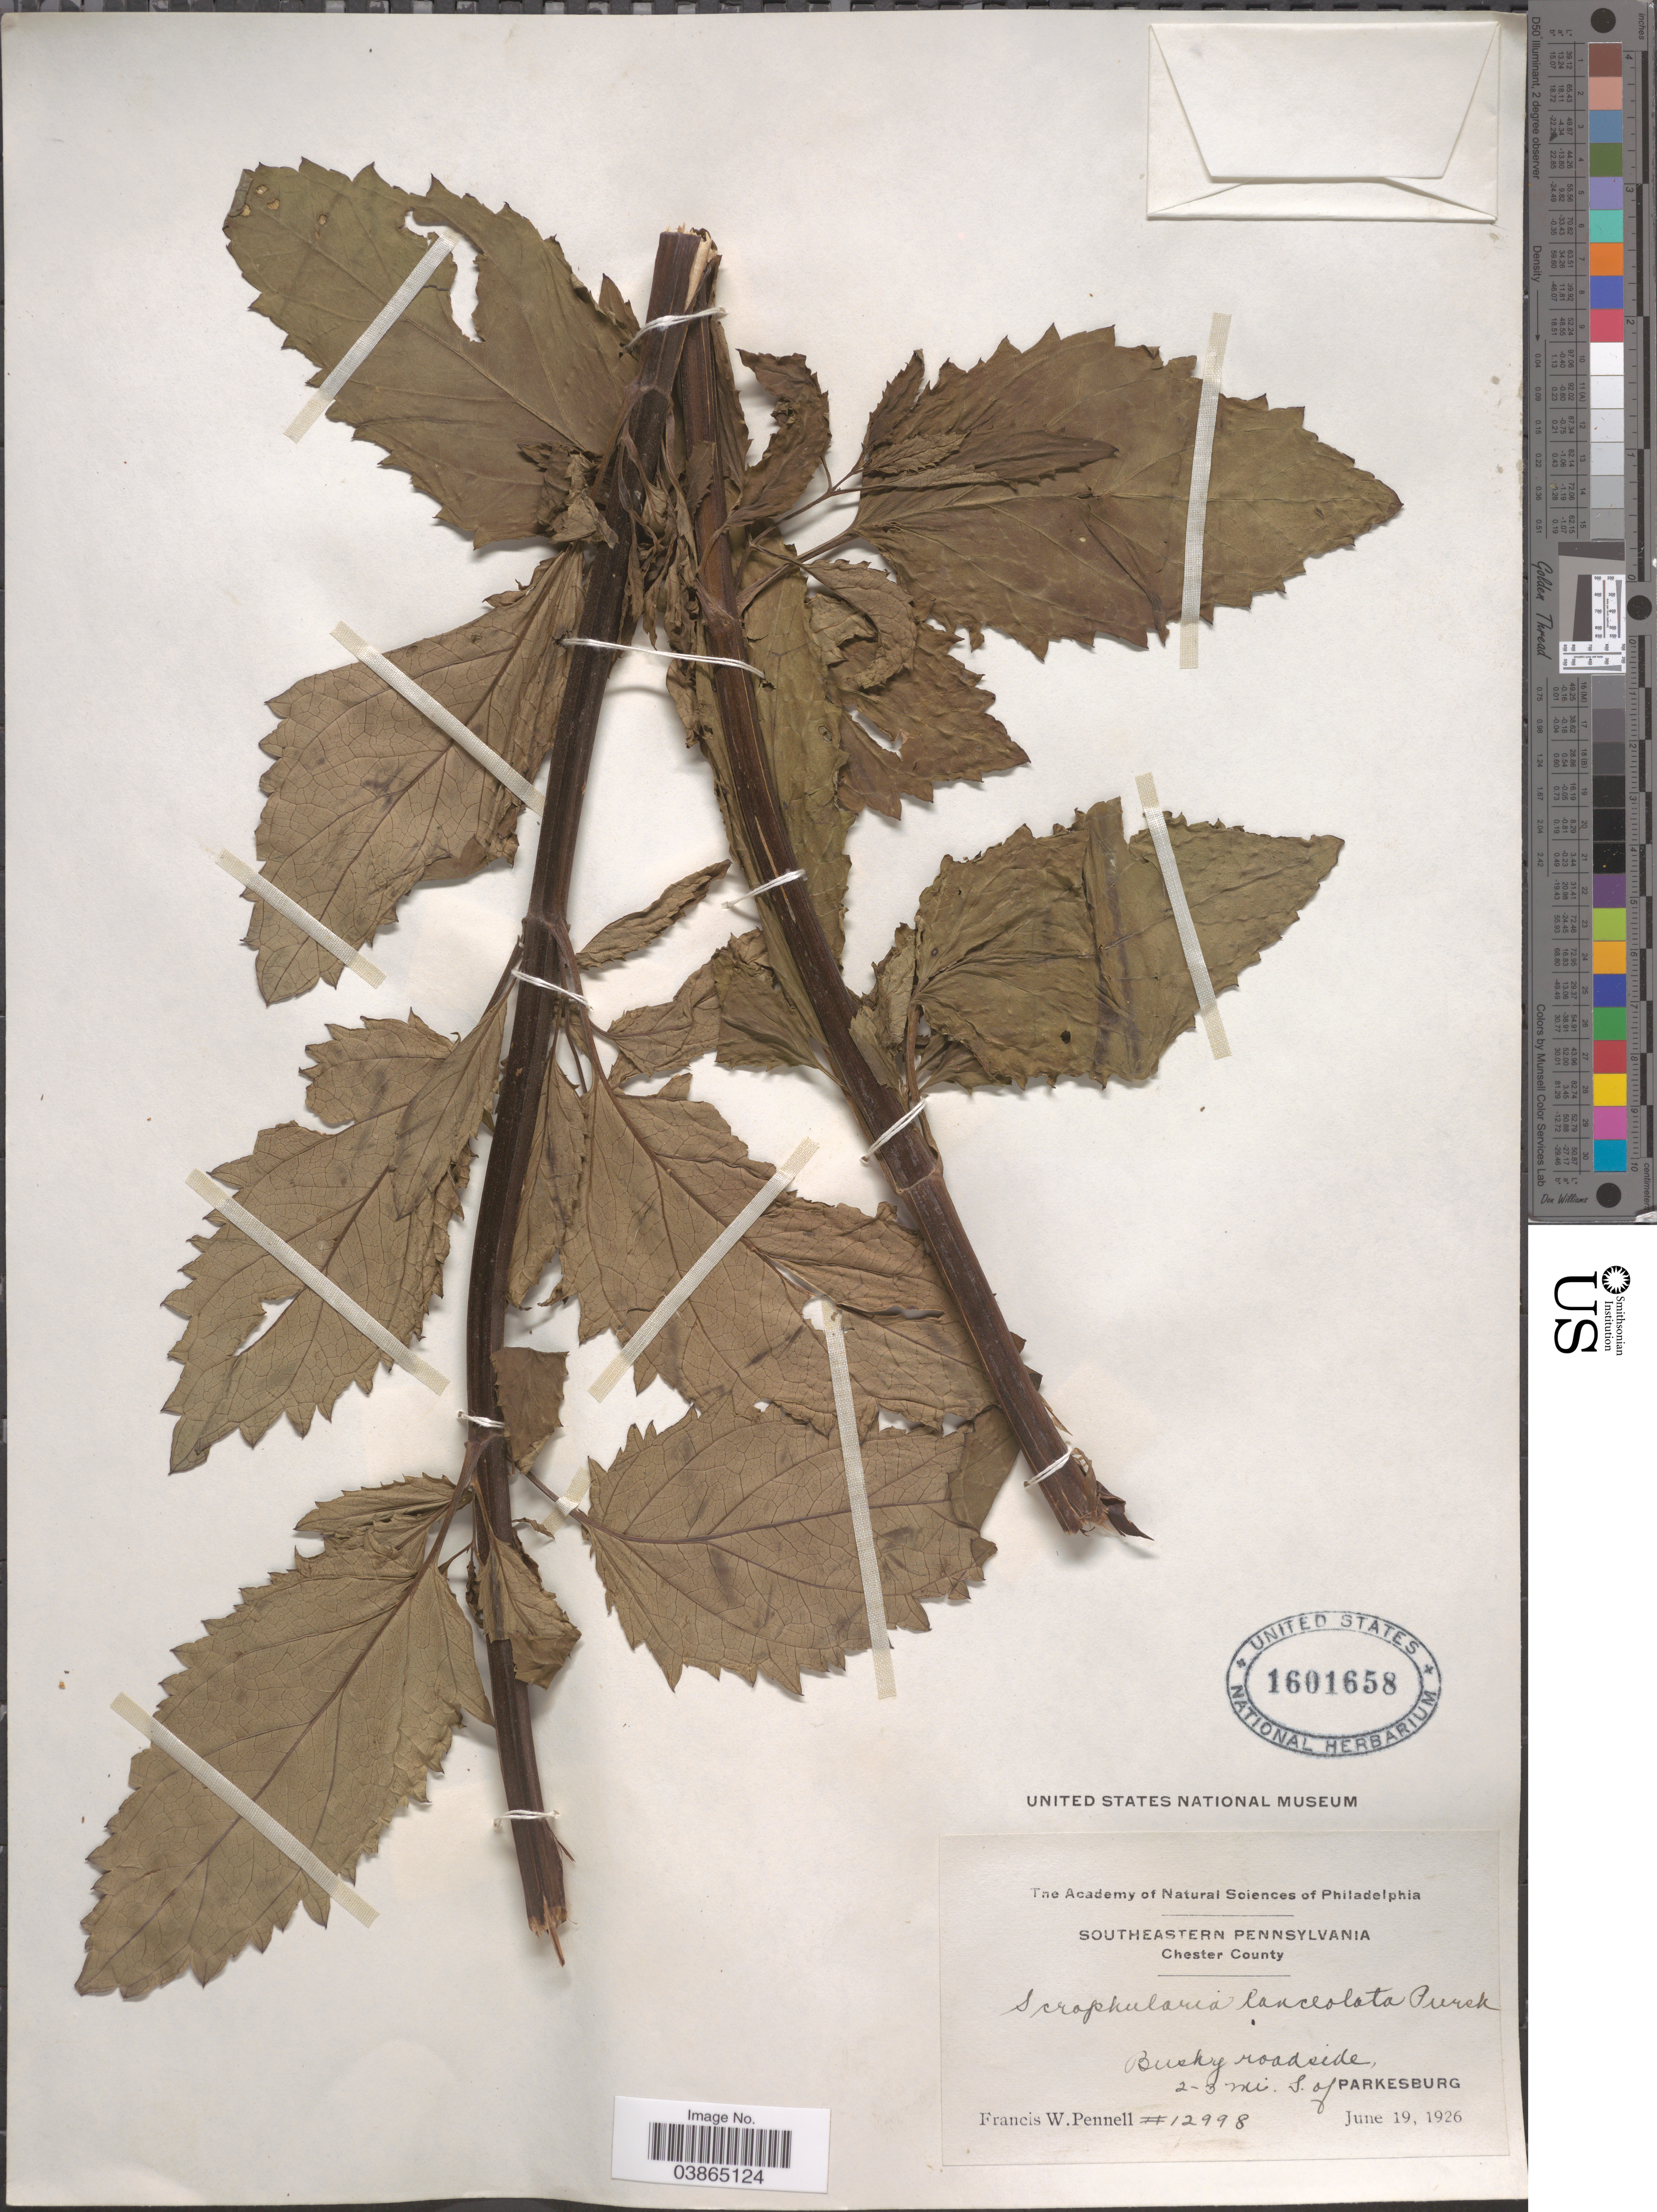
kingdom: Plantae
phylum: Tracheophyta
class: Magnoliopsida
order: Lamiales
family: Scrophulariaceae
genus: Scrophularia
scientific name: Scrophularia lanceolata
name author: Pursh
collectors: F. W. Pennell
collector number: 12998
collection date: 1926-06-19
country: United States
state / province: Pennsylvania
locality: Southeastern Pennsylvania. Chester County. 2-3 mi. S. of Parkesburg.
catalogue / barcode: US 1601658